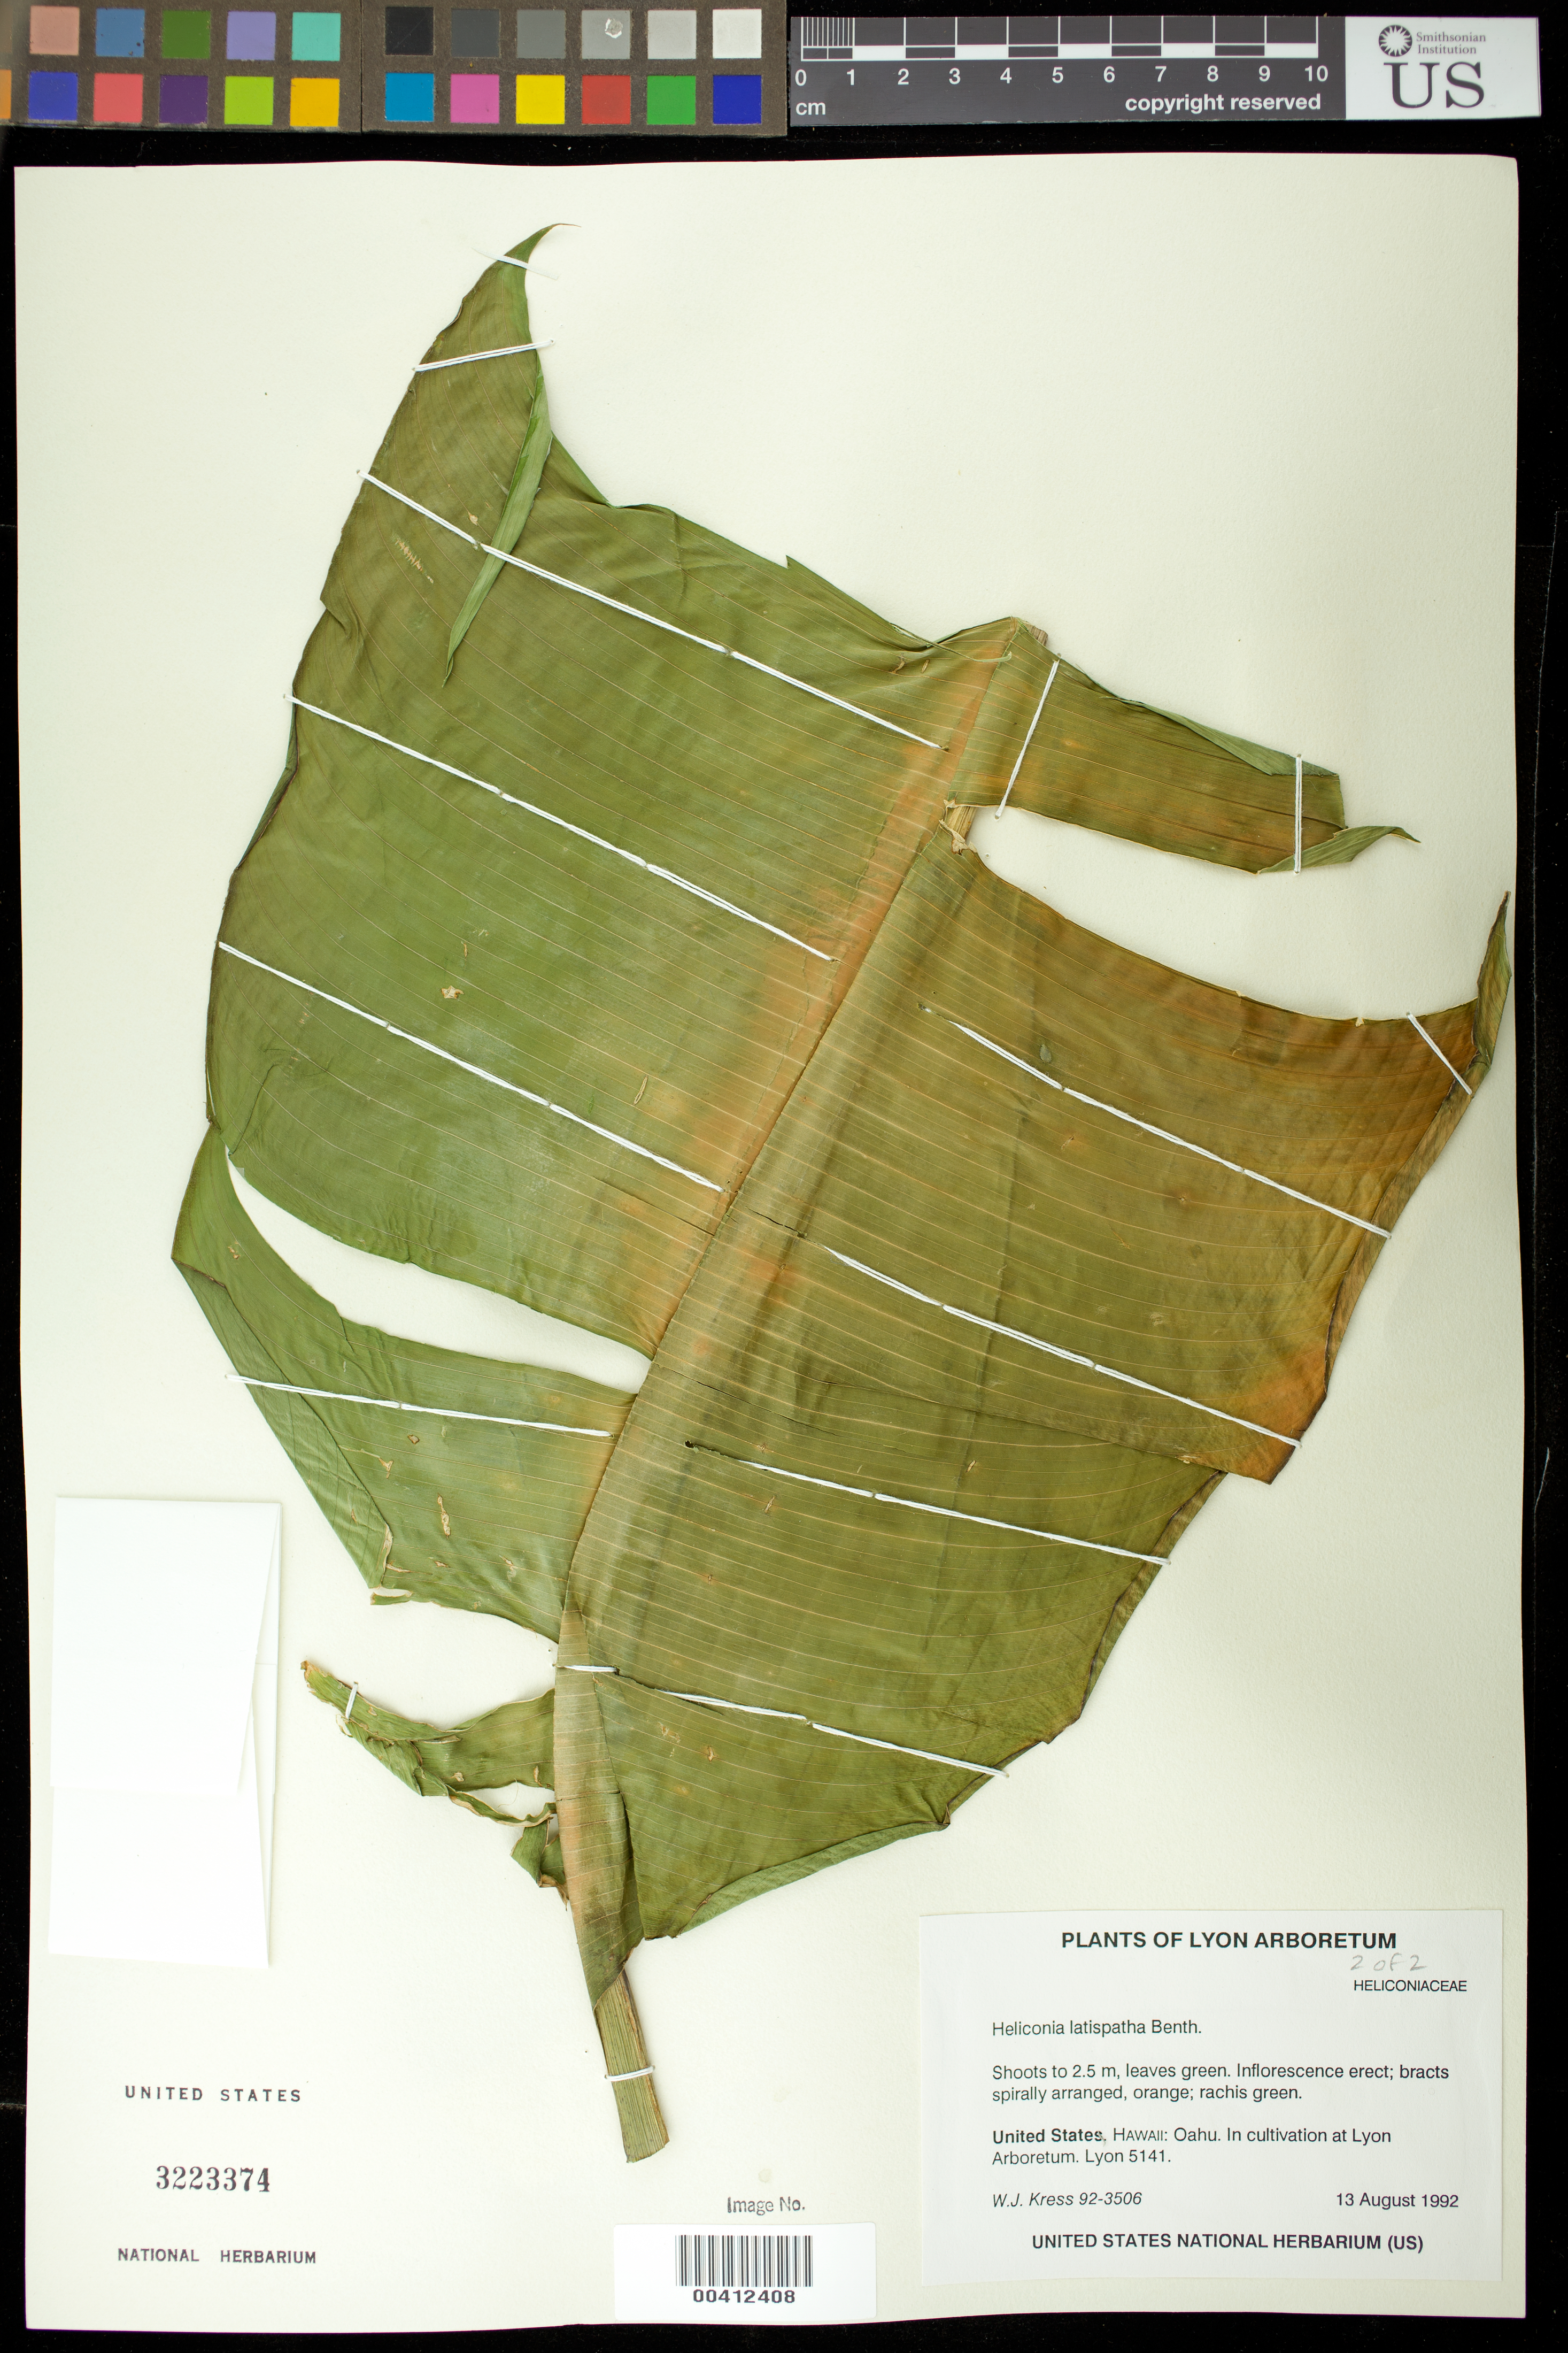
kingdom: Plantae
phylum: Tracheophyta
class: Liliopsida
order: Zingiberales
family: Heliconiaceae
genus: Heliconia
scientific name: Heliconia latispatha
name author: Benth.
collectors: W. J. Kress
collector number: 92-3506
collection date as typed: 13 Aug 1992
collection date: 1992-08-13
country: United States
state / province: Hawaii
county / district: Honolulu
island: Oahu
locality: Lyon arboretum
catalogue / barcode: US 3223374